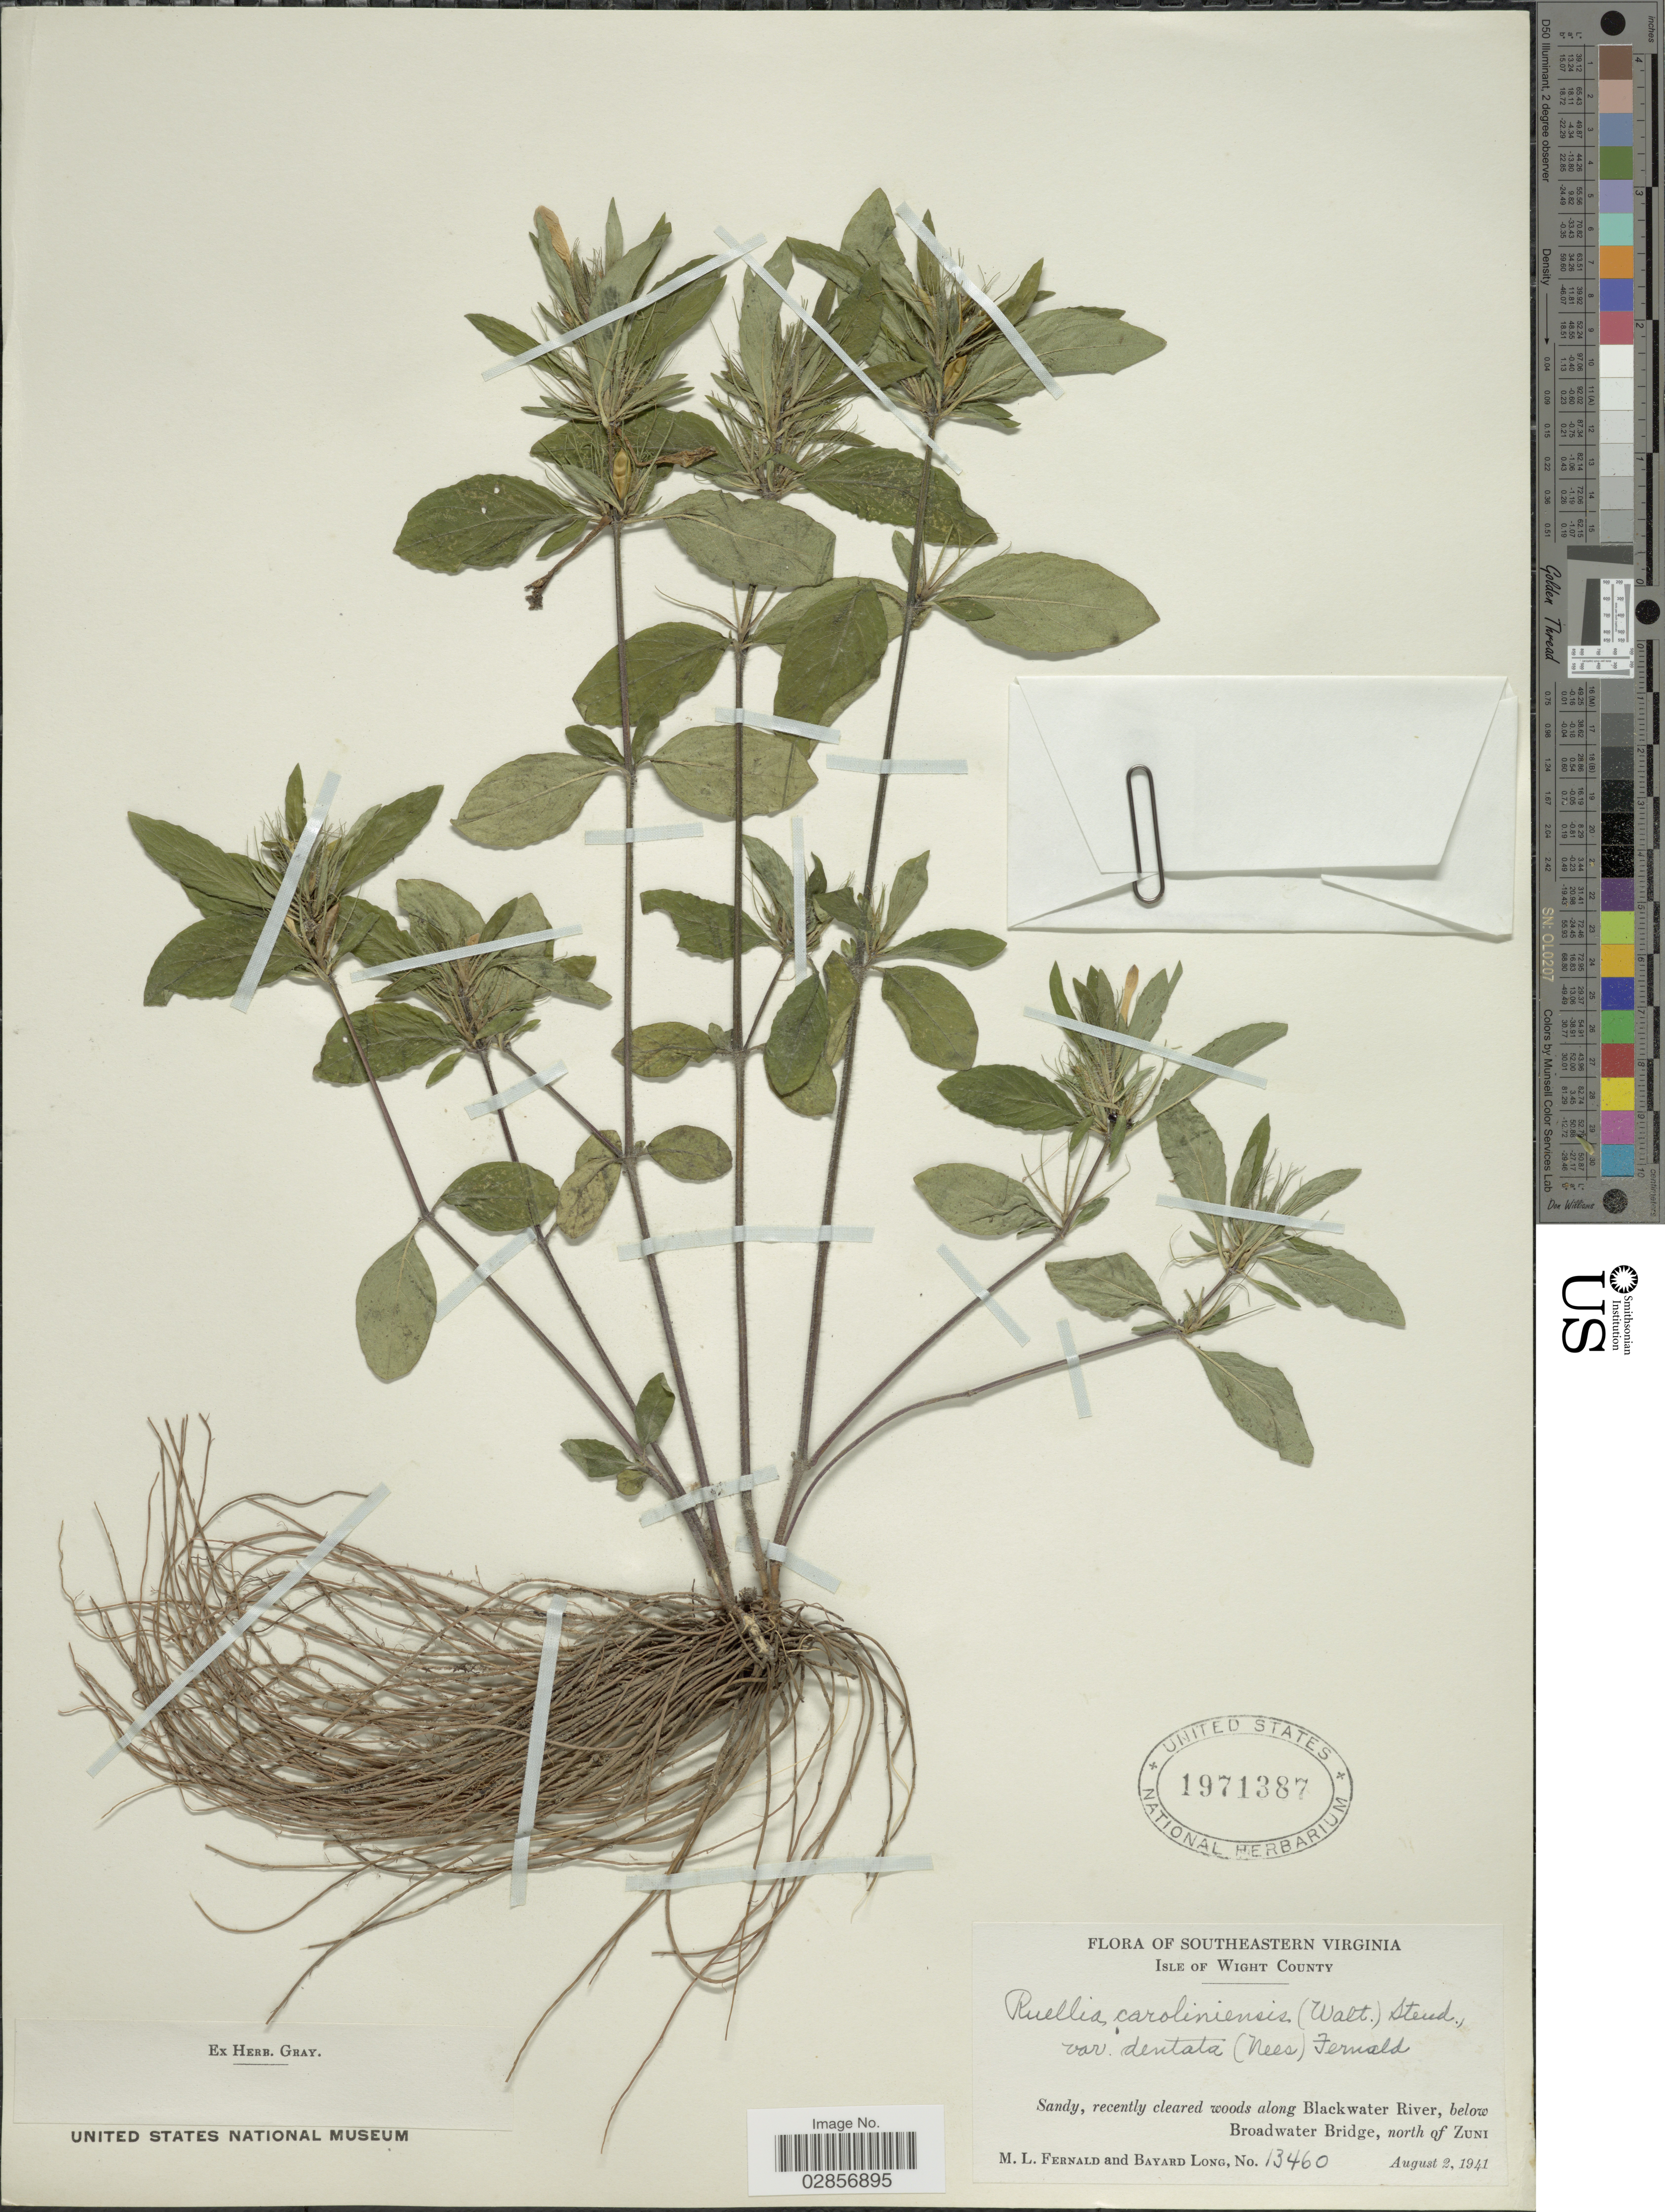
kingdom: Plantae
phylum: Tracheophyta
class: Magnoliopsida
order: Lamiales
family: Acanthaceae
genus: Ruellia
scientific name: Ruellia caroliniensis var. dentata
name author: (Nees ex DC.) Fernald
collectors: M. L. Fernald & B. Long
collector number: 13460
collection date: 1941-08-02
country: United States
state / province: Virginia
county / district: Isle of Wight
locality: Southeastern Virginia. Isle of Wight County. Sandy, recently cleared woods along Blackwater River, below Broadwater Bridge, north of Zuni.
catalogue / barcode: US 1971387